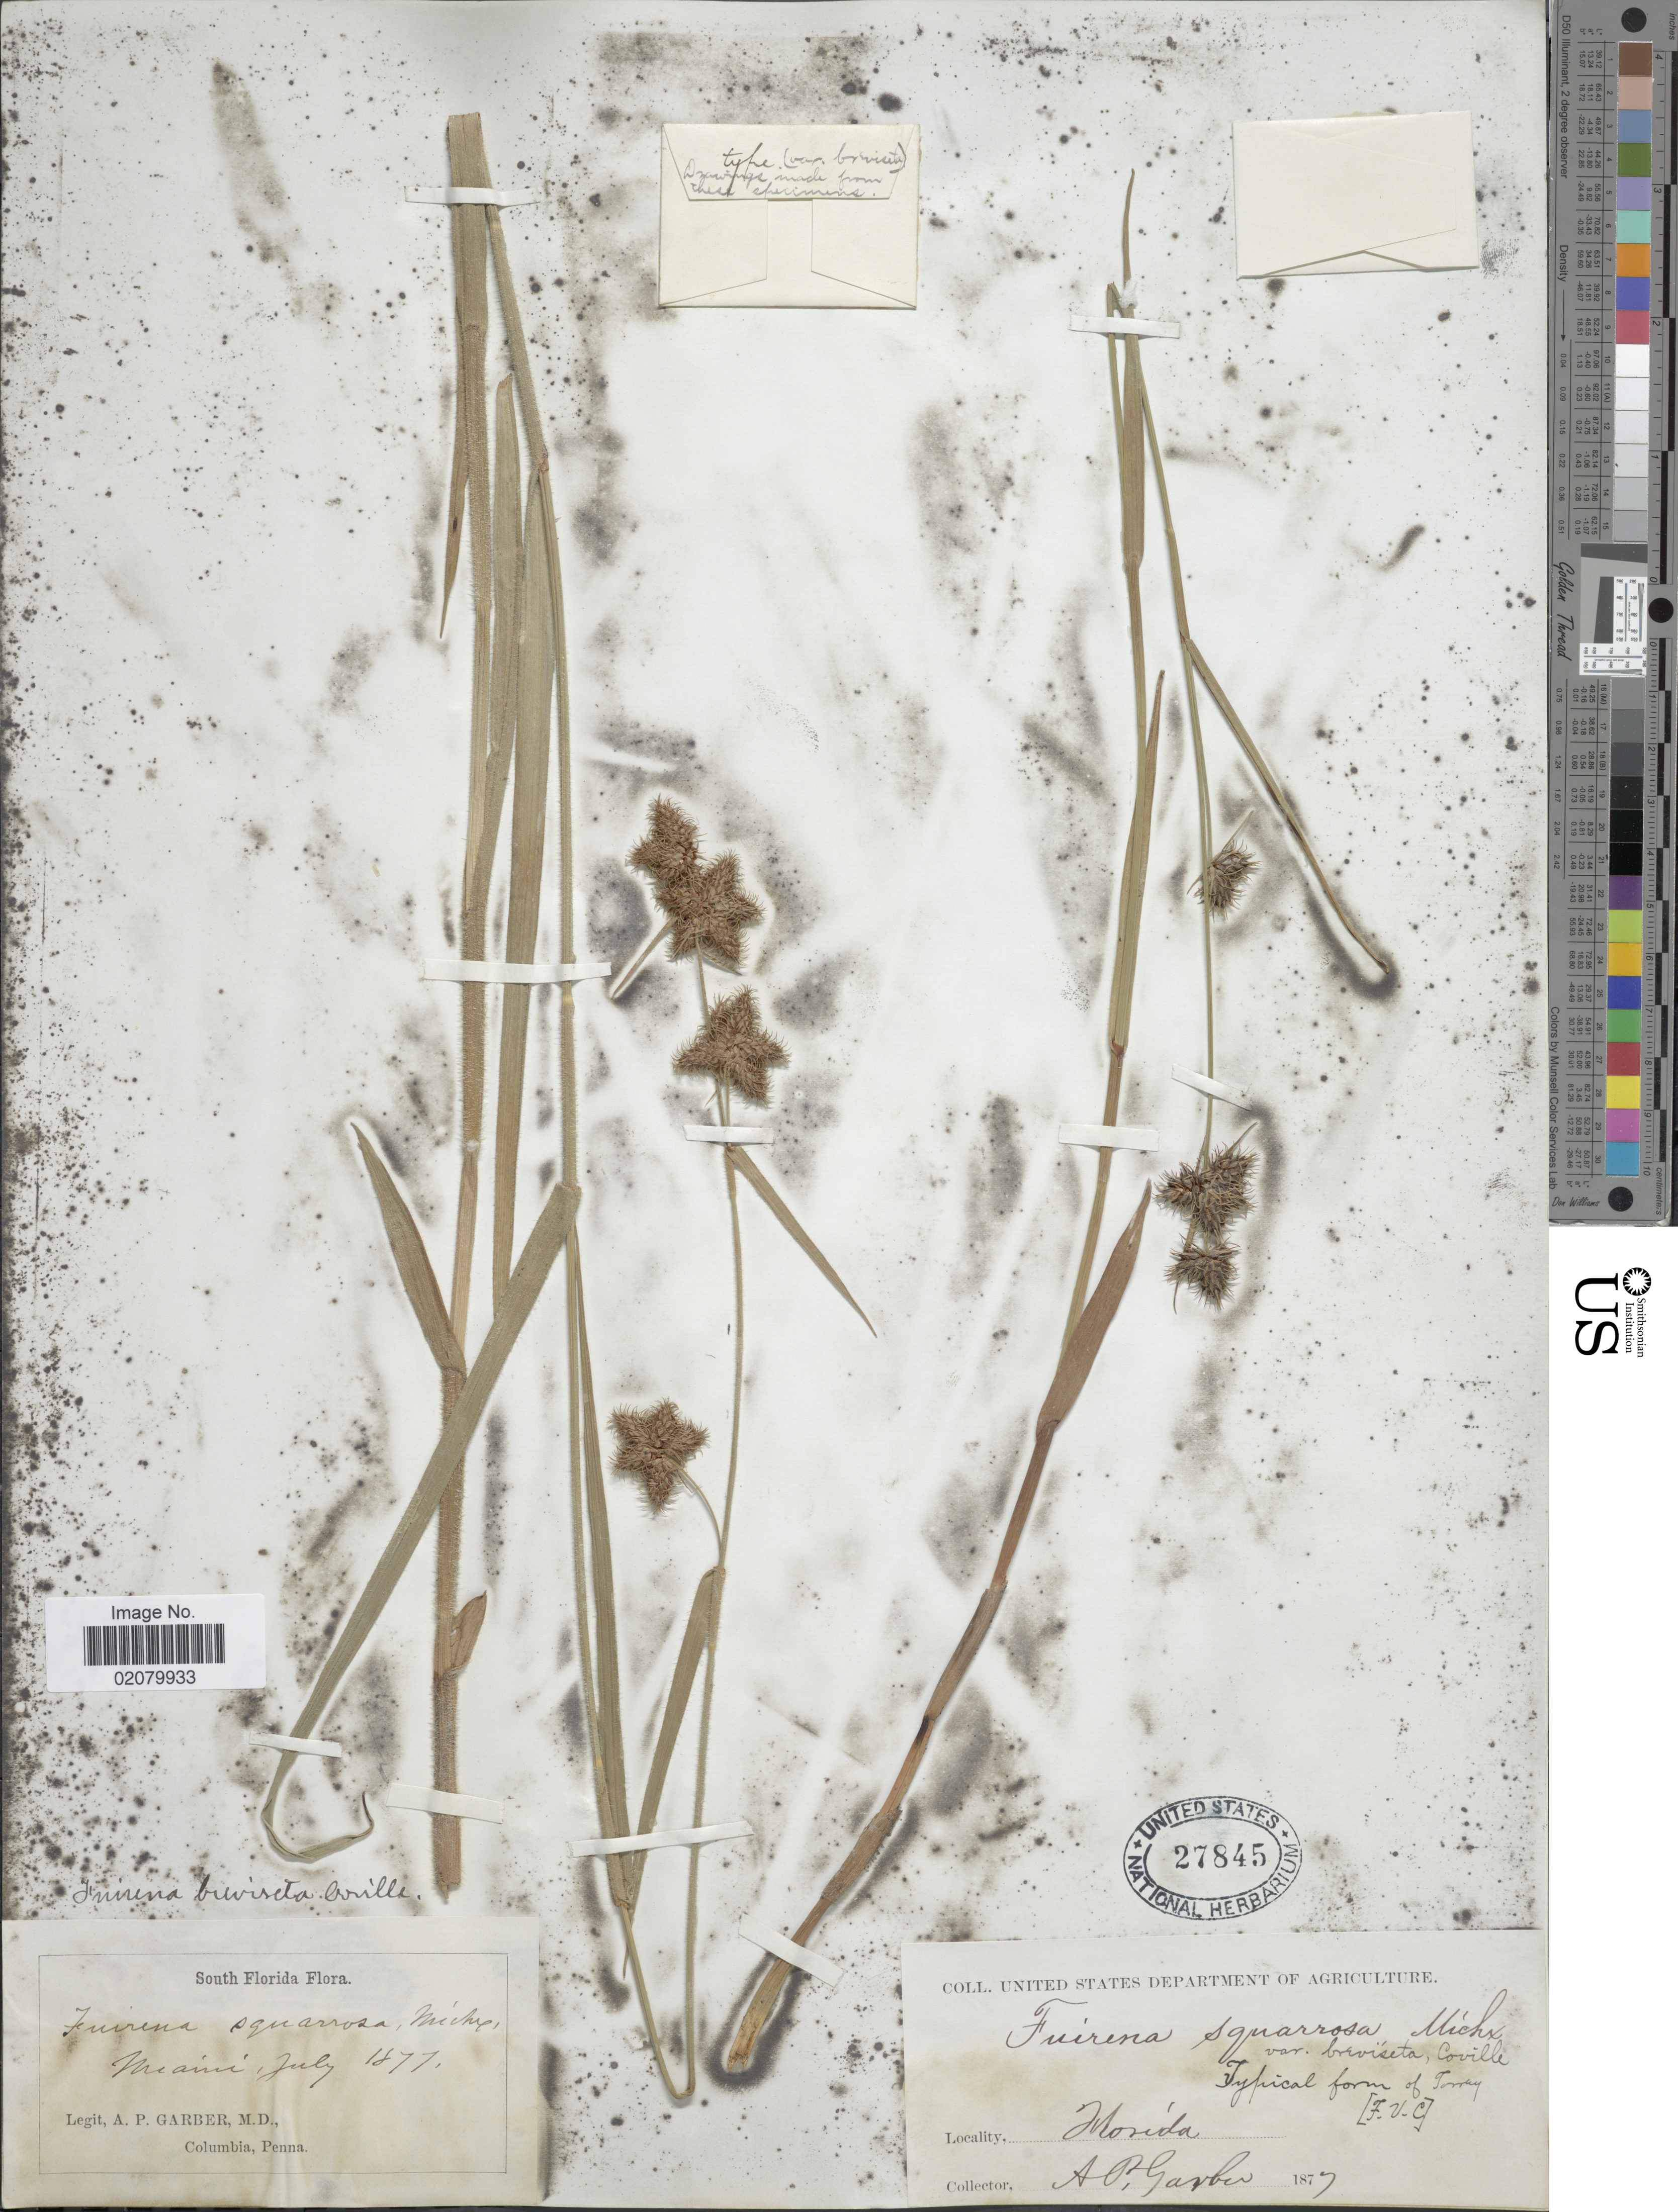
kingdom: Plantae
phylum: Tracheophyta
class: Liliopsida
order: Poales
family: Cyperaceae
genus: Fuirena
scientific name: Fuirena squarrosa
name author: Michx.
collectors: A. P. Garber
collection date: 1877-07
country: United States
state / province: Florida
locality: Miami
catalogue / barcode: US 27845